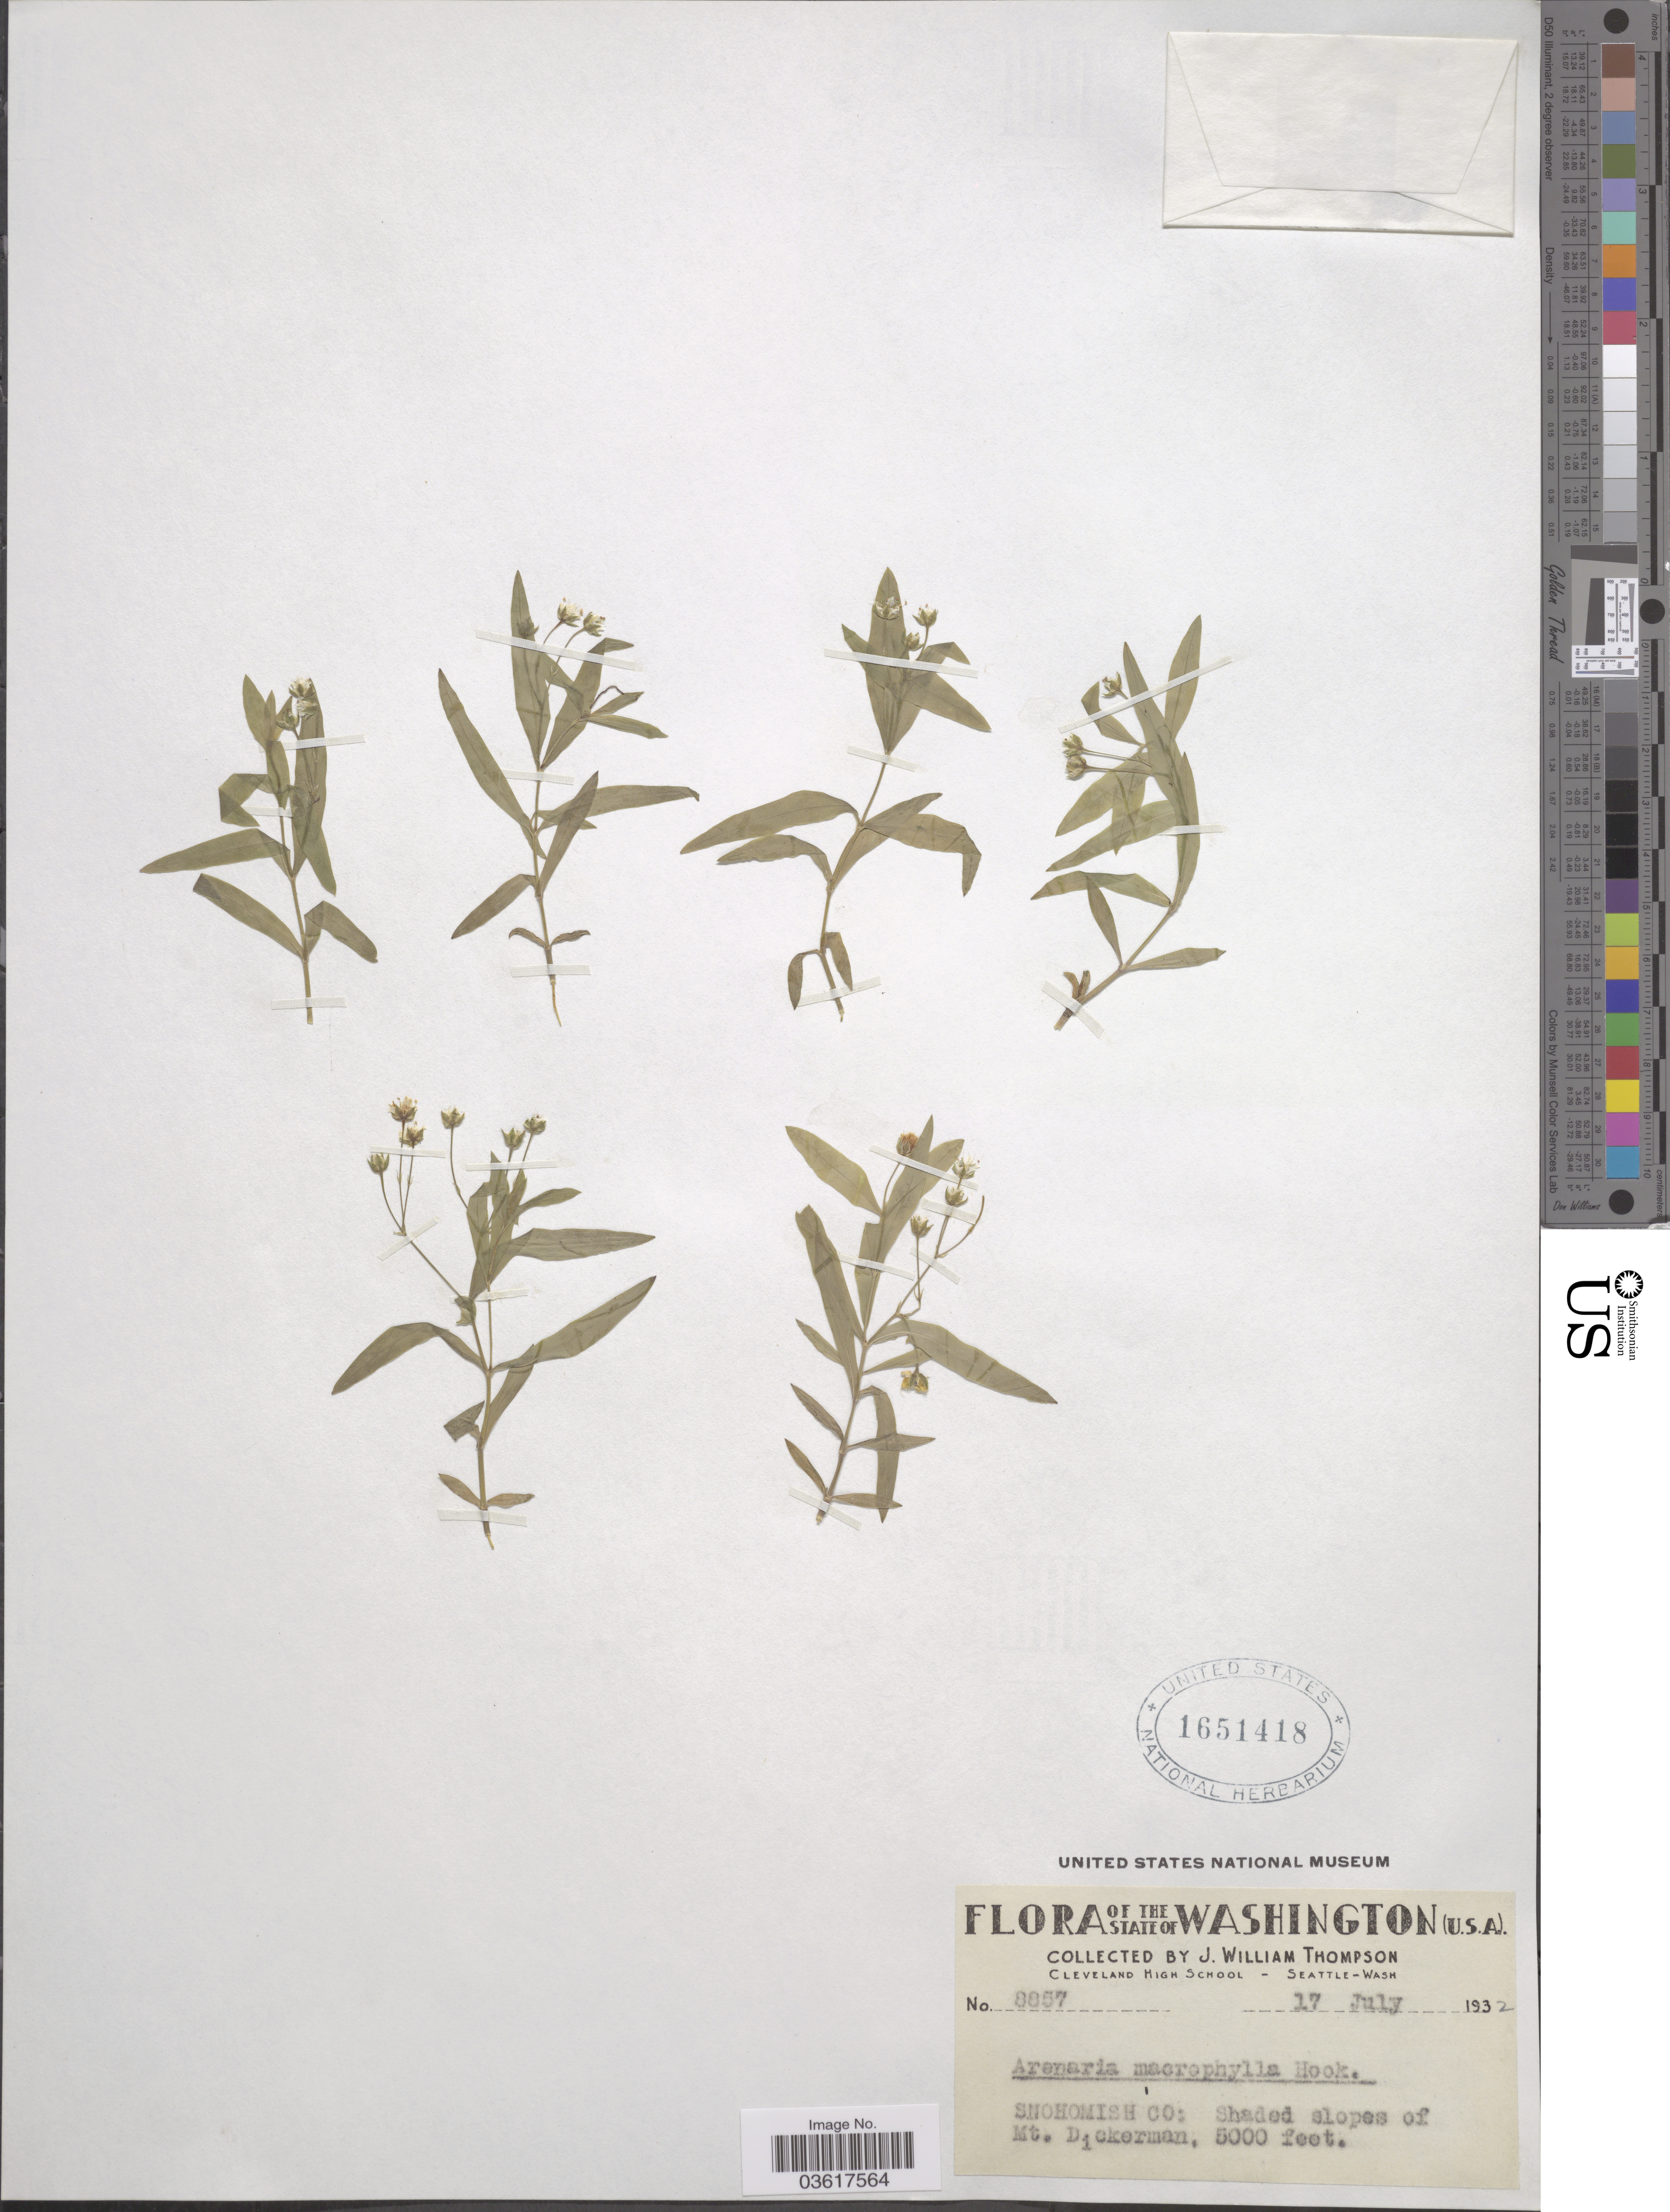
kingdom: Plantae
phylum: Tracheophyta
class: Magnoliopsida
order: Caryophyllales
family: Caryophyllaceae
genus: Moehringia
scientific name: Moehringia macrophylla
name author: (Hook.) Fenzl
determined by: Strong, Mark T., (BOT), Smithsonian Institution - National Museum of Natural History (UNITED STATES)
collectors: J. W. Thompson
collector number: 8857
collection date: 1932-07-17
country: United States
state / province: Washington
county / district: Snohomish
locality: Snohomish Co: Shaded slopes of Mt. Dickerman.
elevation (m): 1524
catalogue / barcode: US 1651418